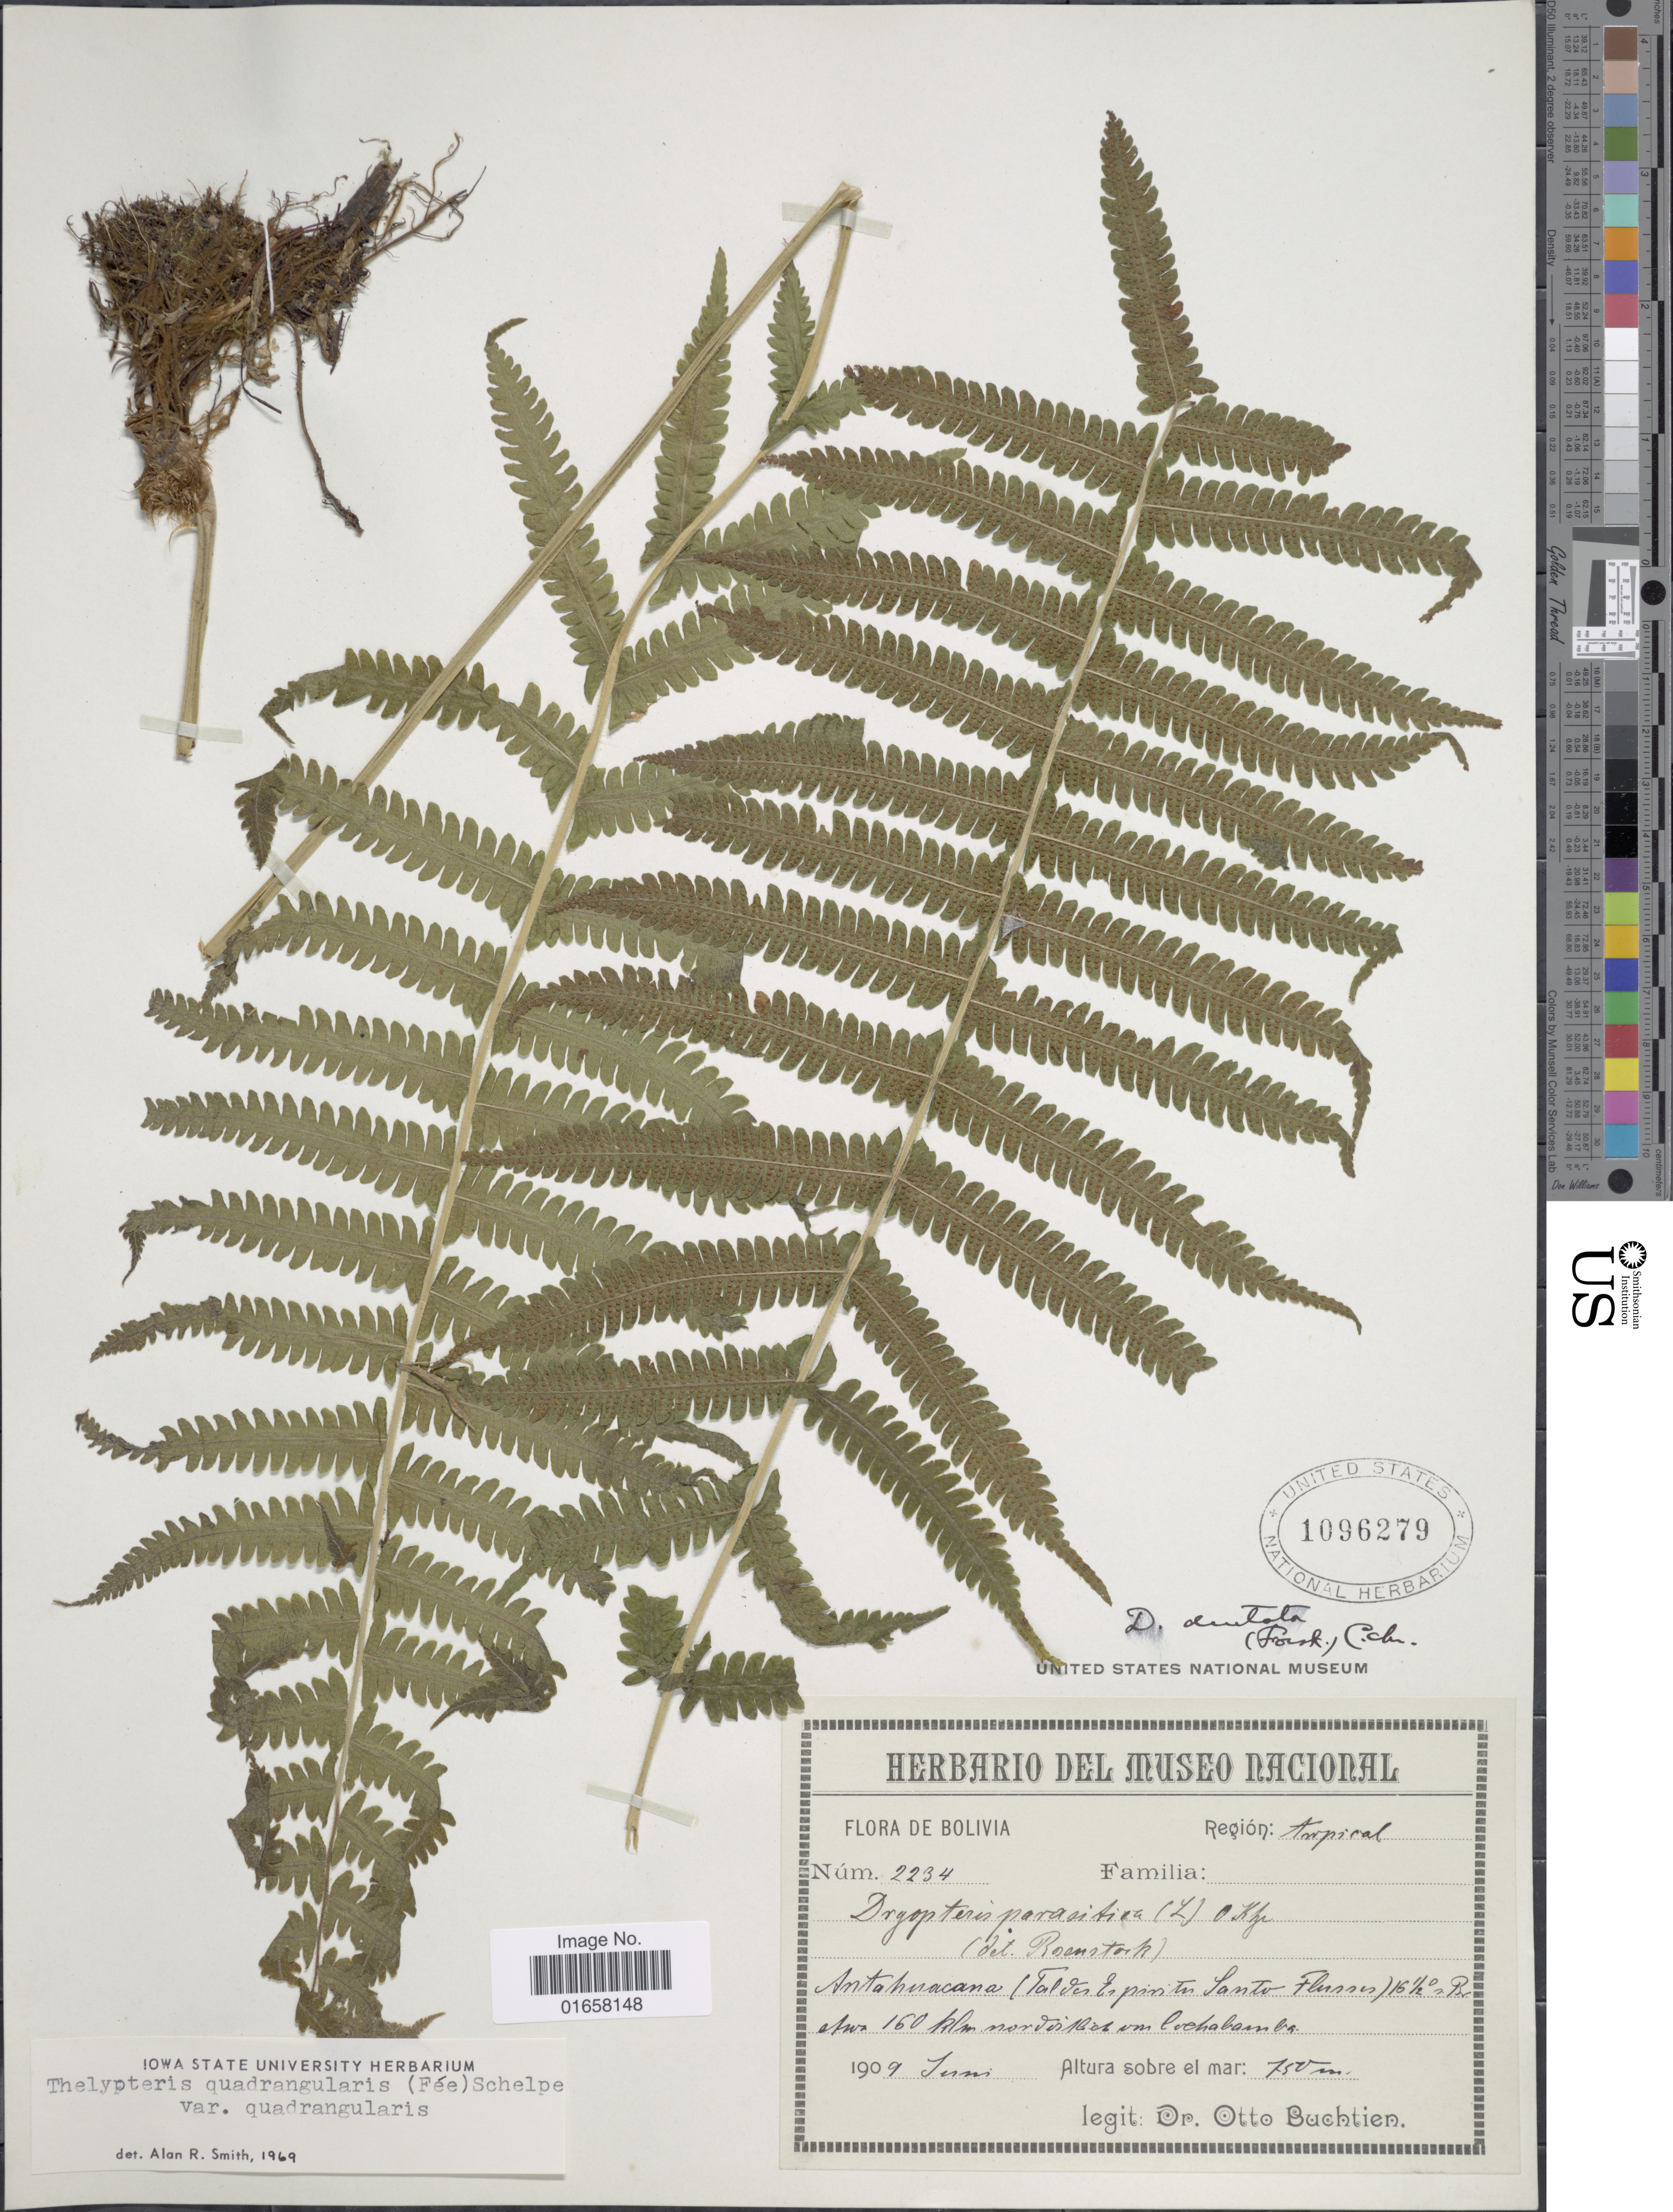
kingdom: Plantae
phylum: Tracheophyta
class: Polypodiopsida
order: Polypodiales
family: Thelypteridaceae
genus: Christella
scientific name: Christella hispidula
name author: (Decne.) Holttum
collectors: O. Buchtien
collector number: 2234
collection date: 1909-06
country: Bolivia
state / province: Cochabamba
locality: Antahuacana (Valley of Espiritu Santo River) 160 km N from Cochabamba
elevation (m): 750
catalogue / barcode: US 1096279